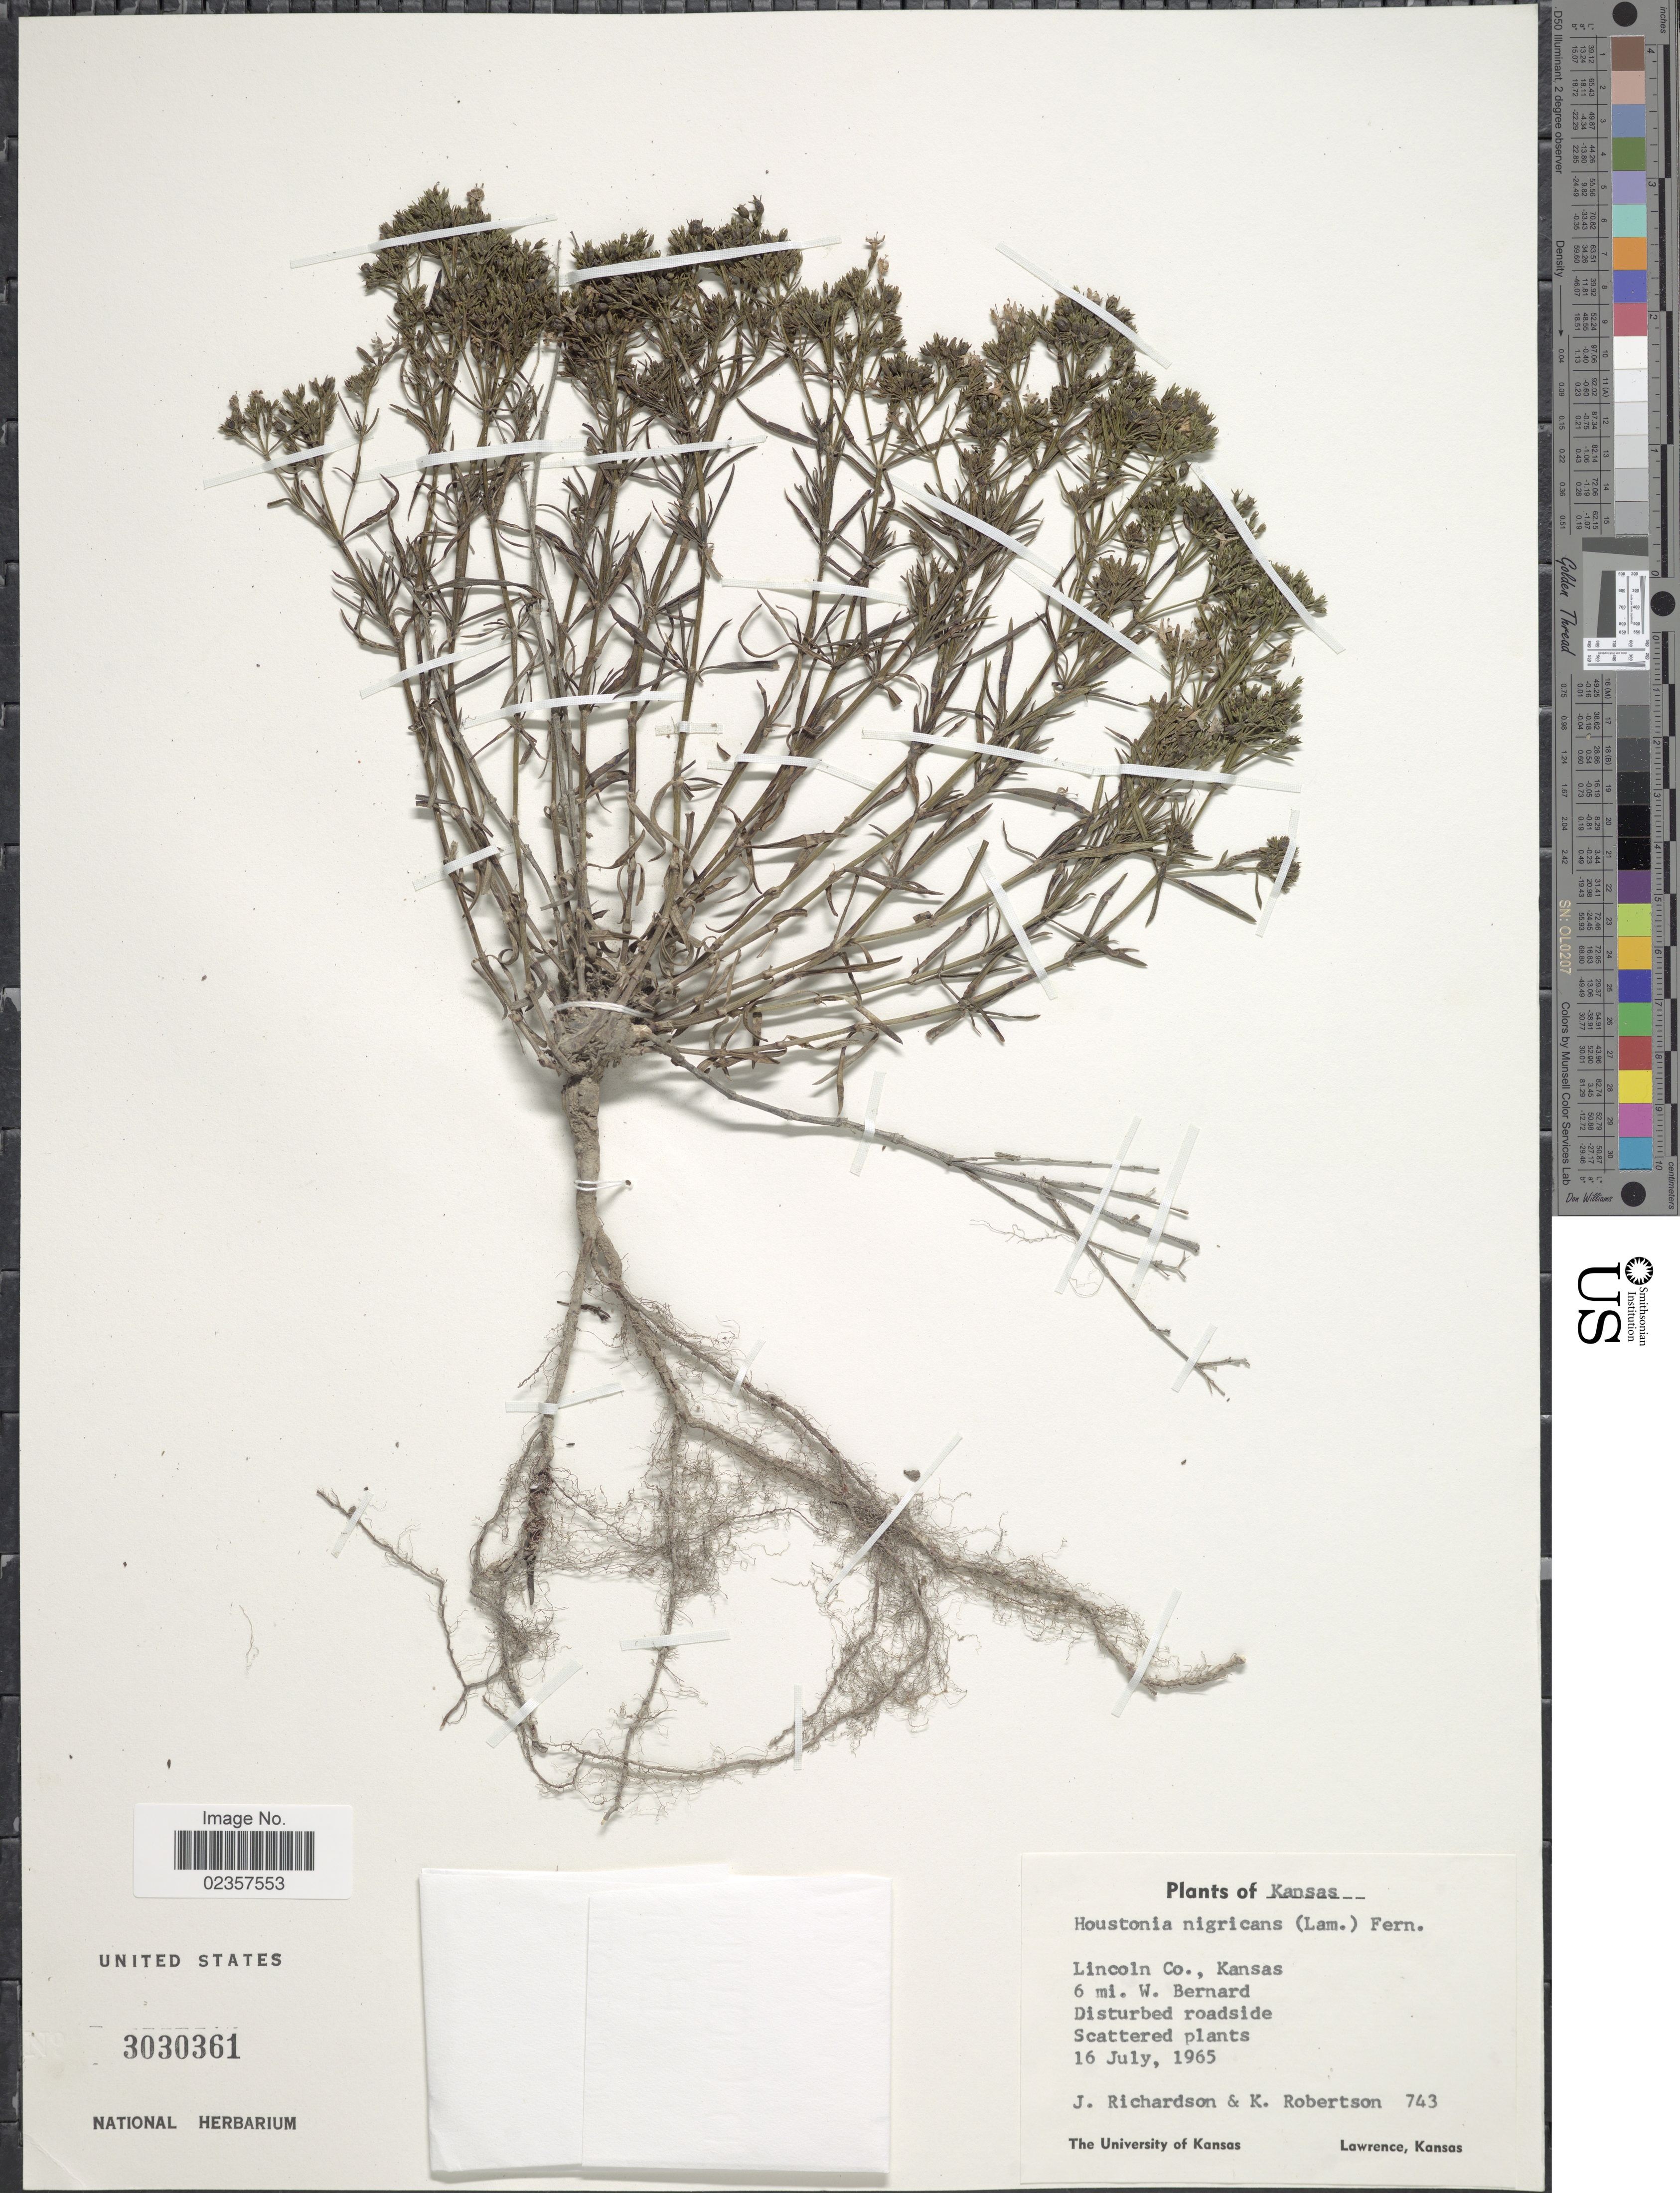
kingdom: Plantae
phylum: Tracheophyta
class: Magnoliopsida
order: Gentianales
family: Rubiaceae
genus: Houstonia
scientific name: Houstonia nigricans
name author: (Lam.) Fernald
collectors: J. Richardson & K. Robertson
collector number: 743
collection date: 1965-07-16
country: United States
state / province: Kansas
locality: Lincoln Co., 6 mi. W. Bernard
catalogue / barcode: US 3030361